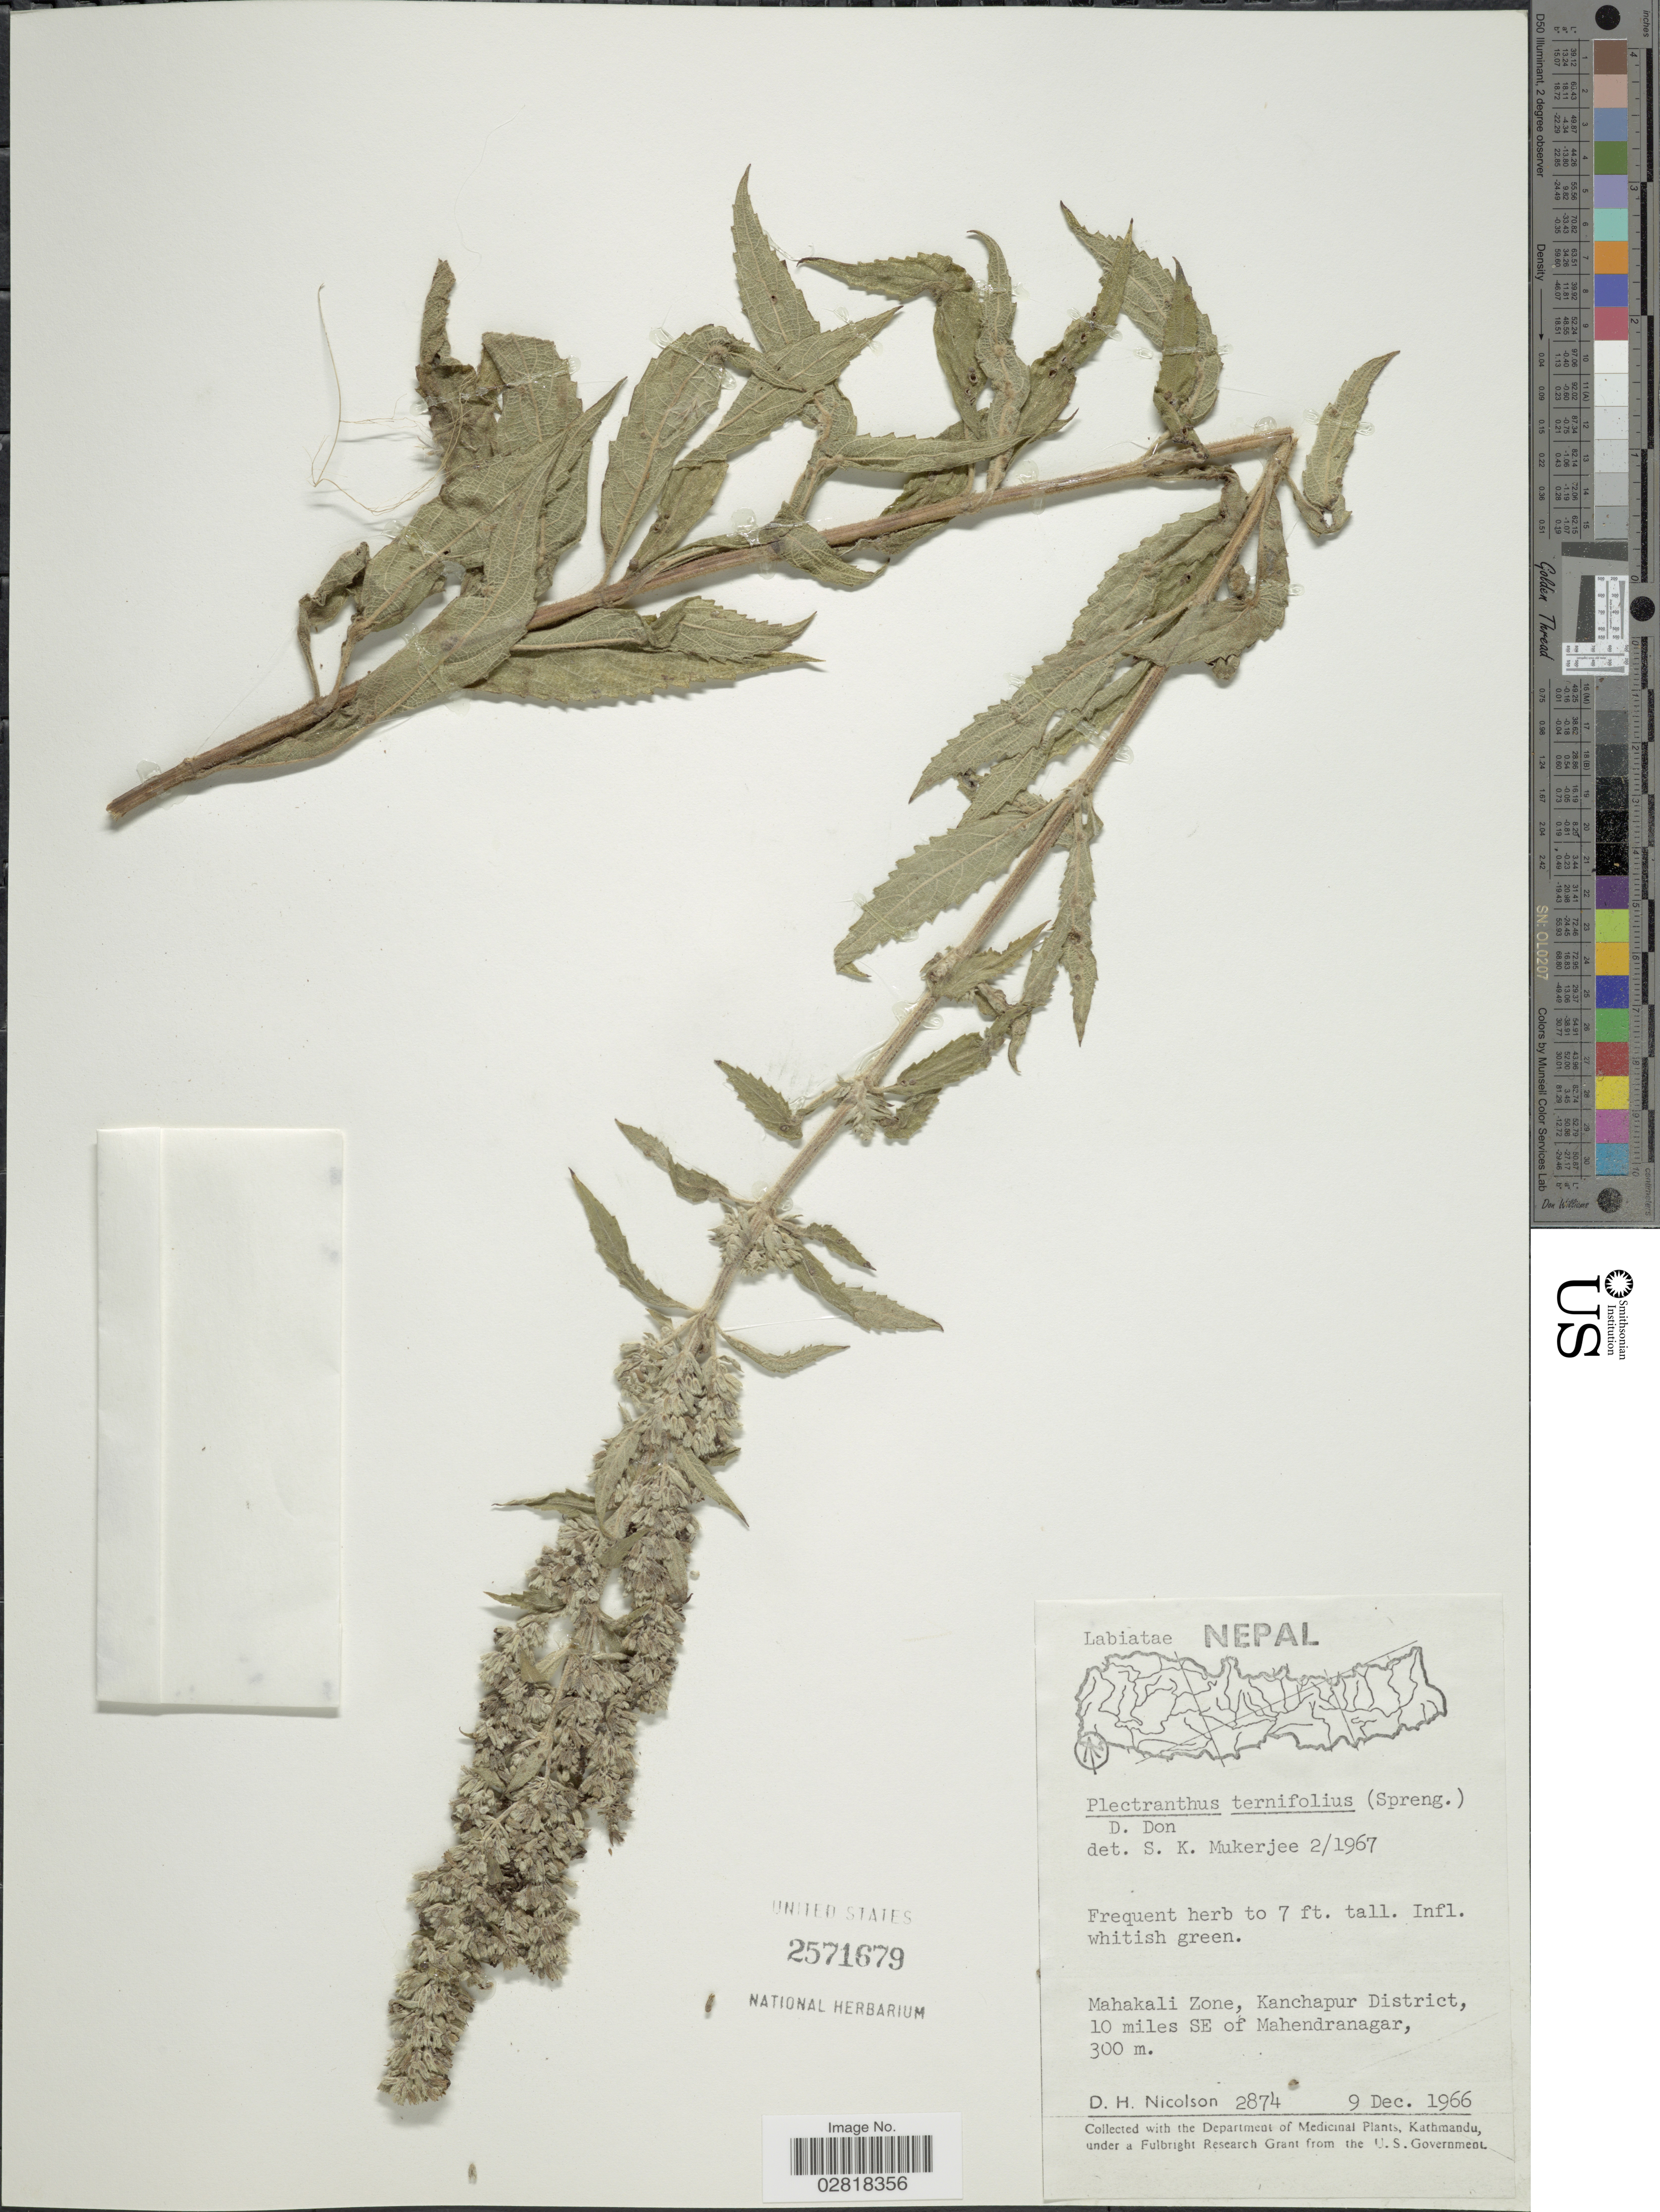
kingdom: Plantae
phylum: Tracheophyta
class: Magnoliopsida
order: Lamiales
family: Lamiaceae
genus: Plectranthus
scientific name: Plectranthus ternifolius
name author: D. Don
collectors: D. H. Nicolson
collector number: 2874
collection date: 1966-12-09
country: Nepal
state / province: Mahakali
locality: Mahakali Zone, Kanchapur District, 10 miles SE of Mahendranagar.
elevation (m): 300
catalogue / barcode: US 2571679